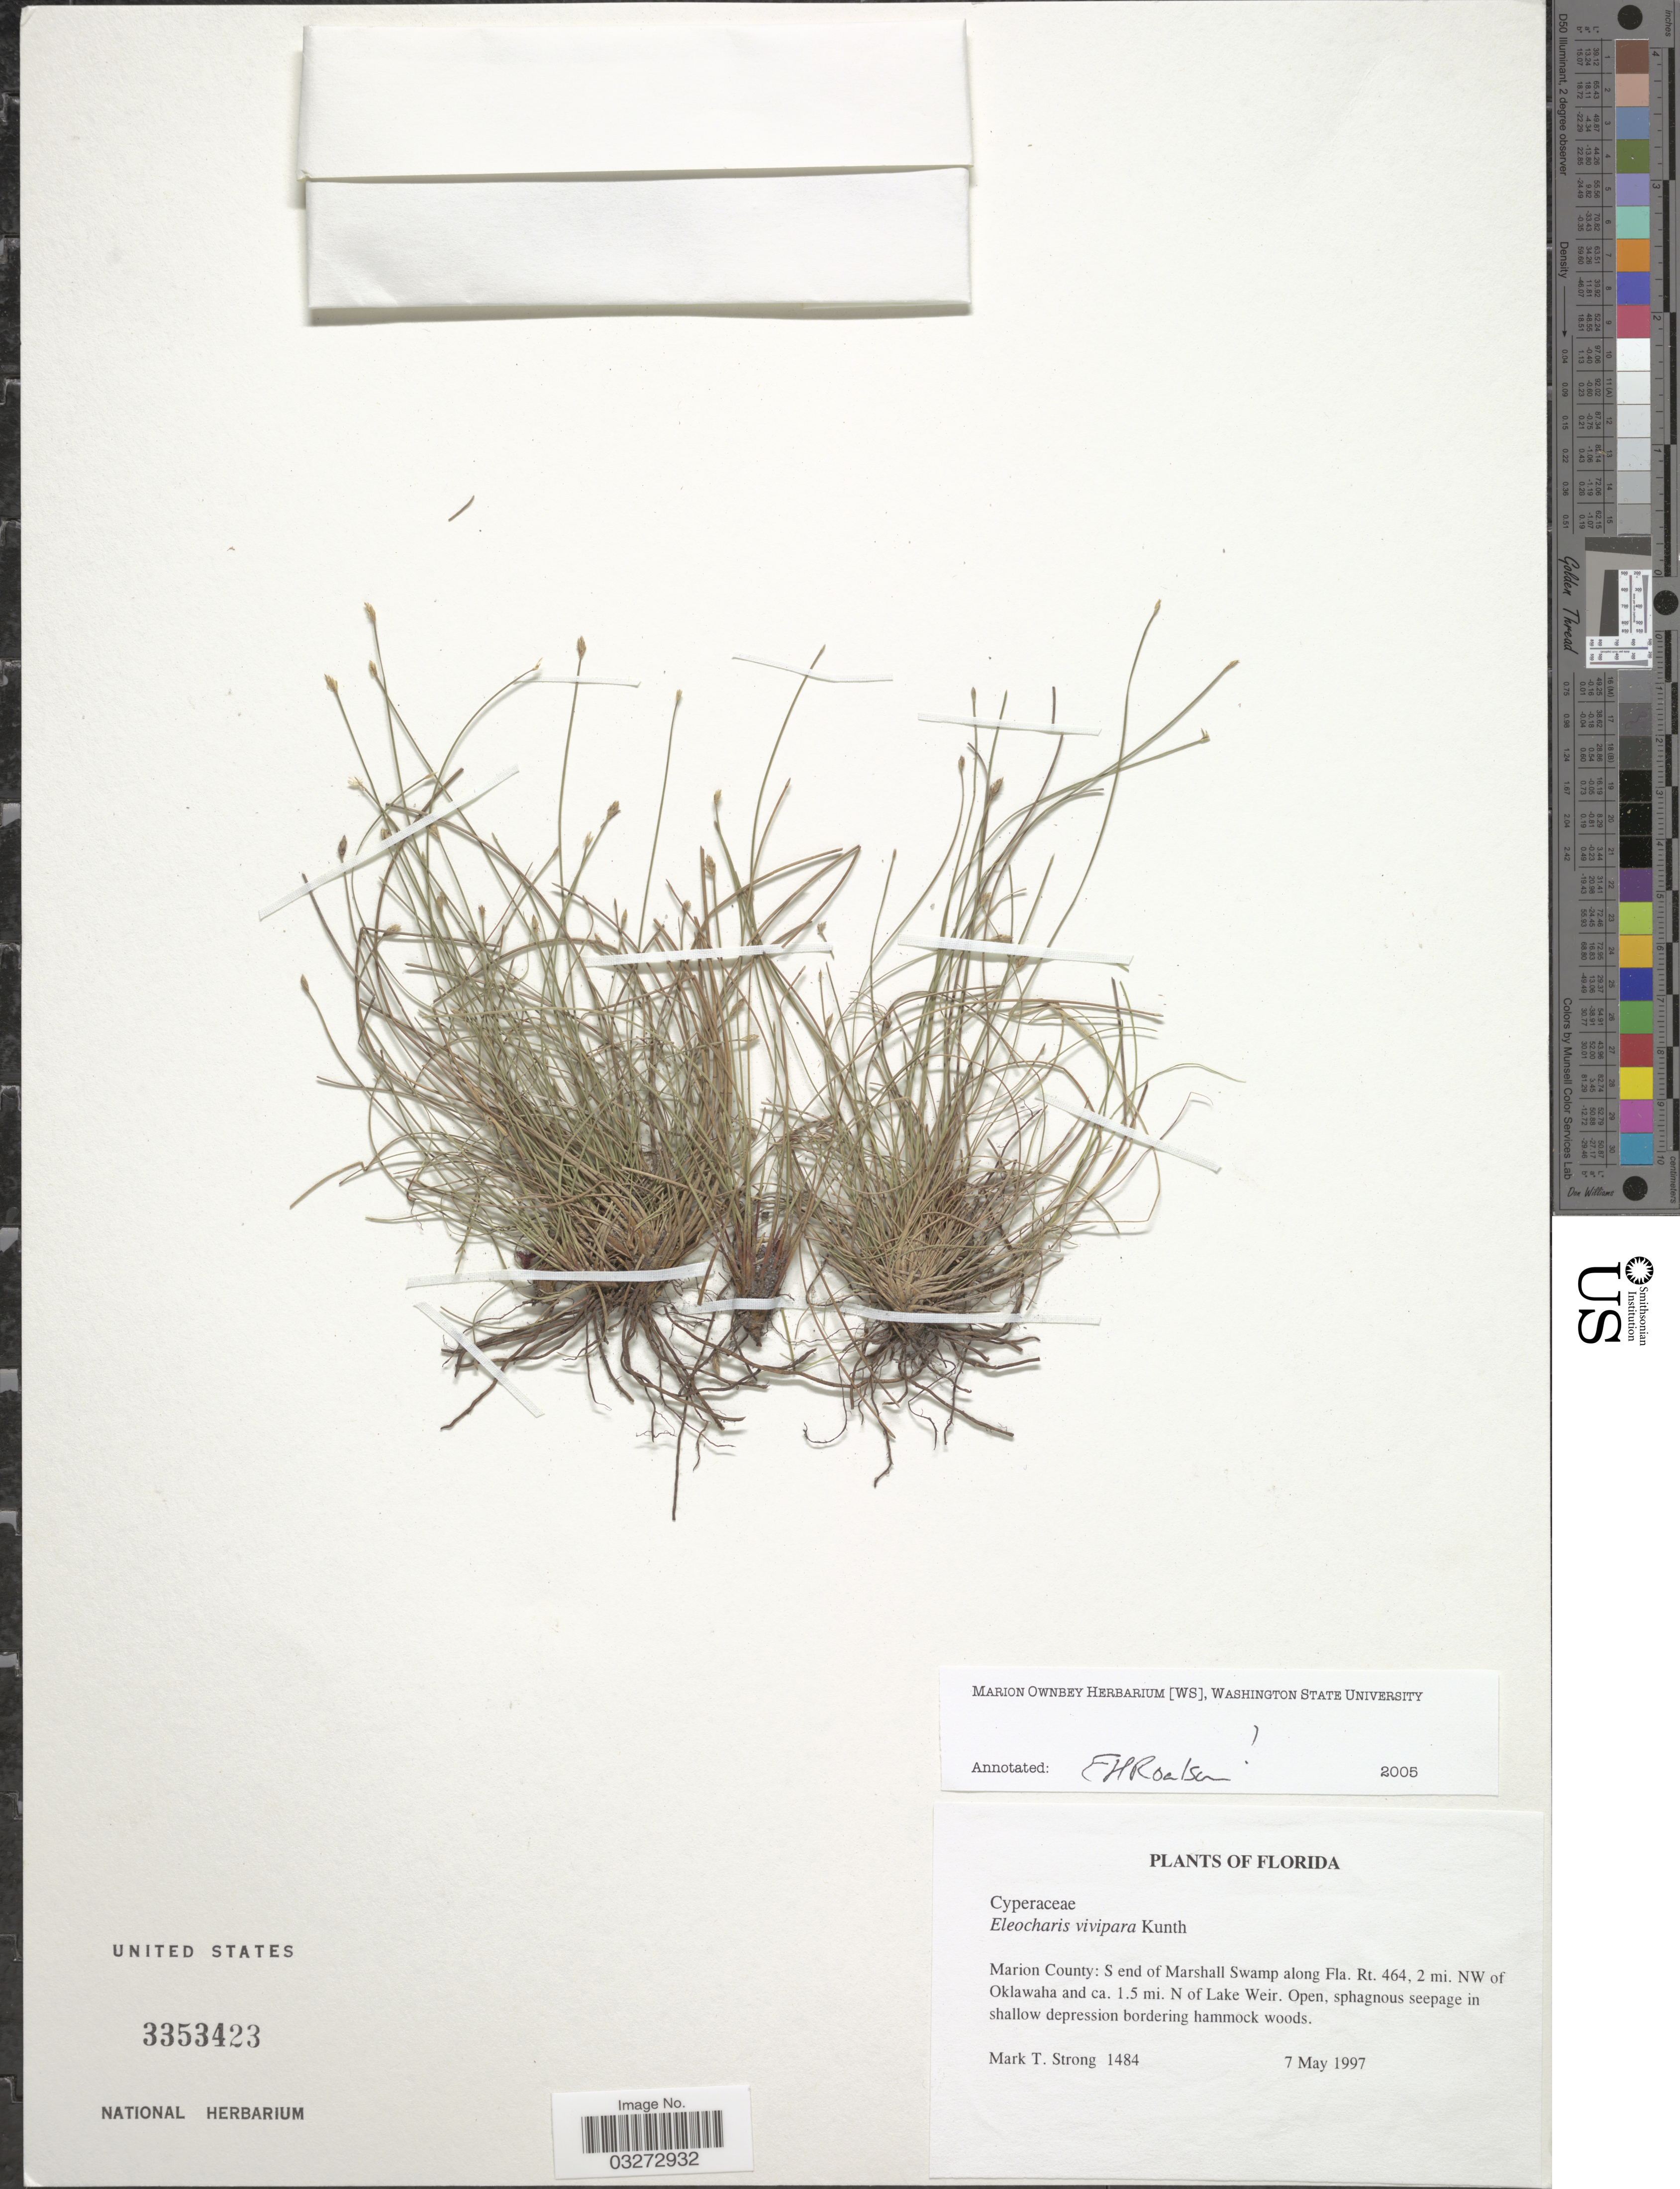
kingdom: Plantae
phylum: Tracheophyta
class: Liliopsida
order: Poales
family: Cyperaceae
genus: Eleocharis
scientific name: Eleocharis vivipara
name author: Link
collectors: M. T. Strong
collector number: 1484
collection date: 1997-05-07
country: United States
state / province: Florida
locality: Marion County: S end of Marshall Swamp along Fla. Rt. 464, 2 mi. NW of Oklawaha and ca. 1.5 mi. N of Lake Weir.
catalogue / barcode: US 3353423